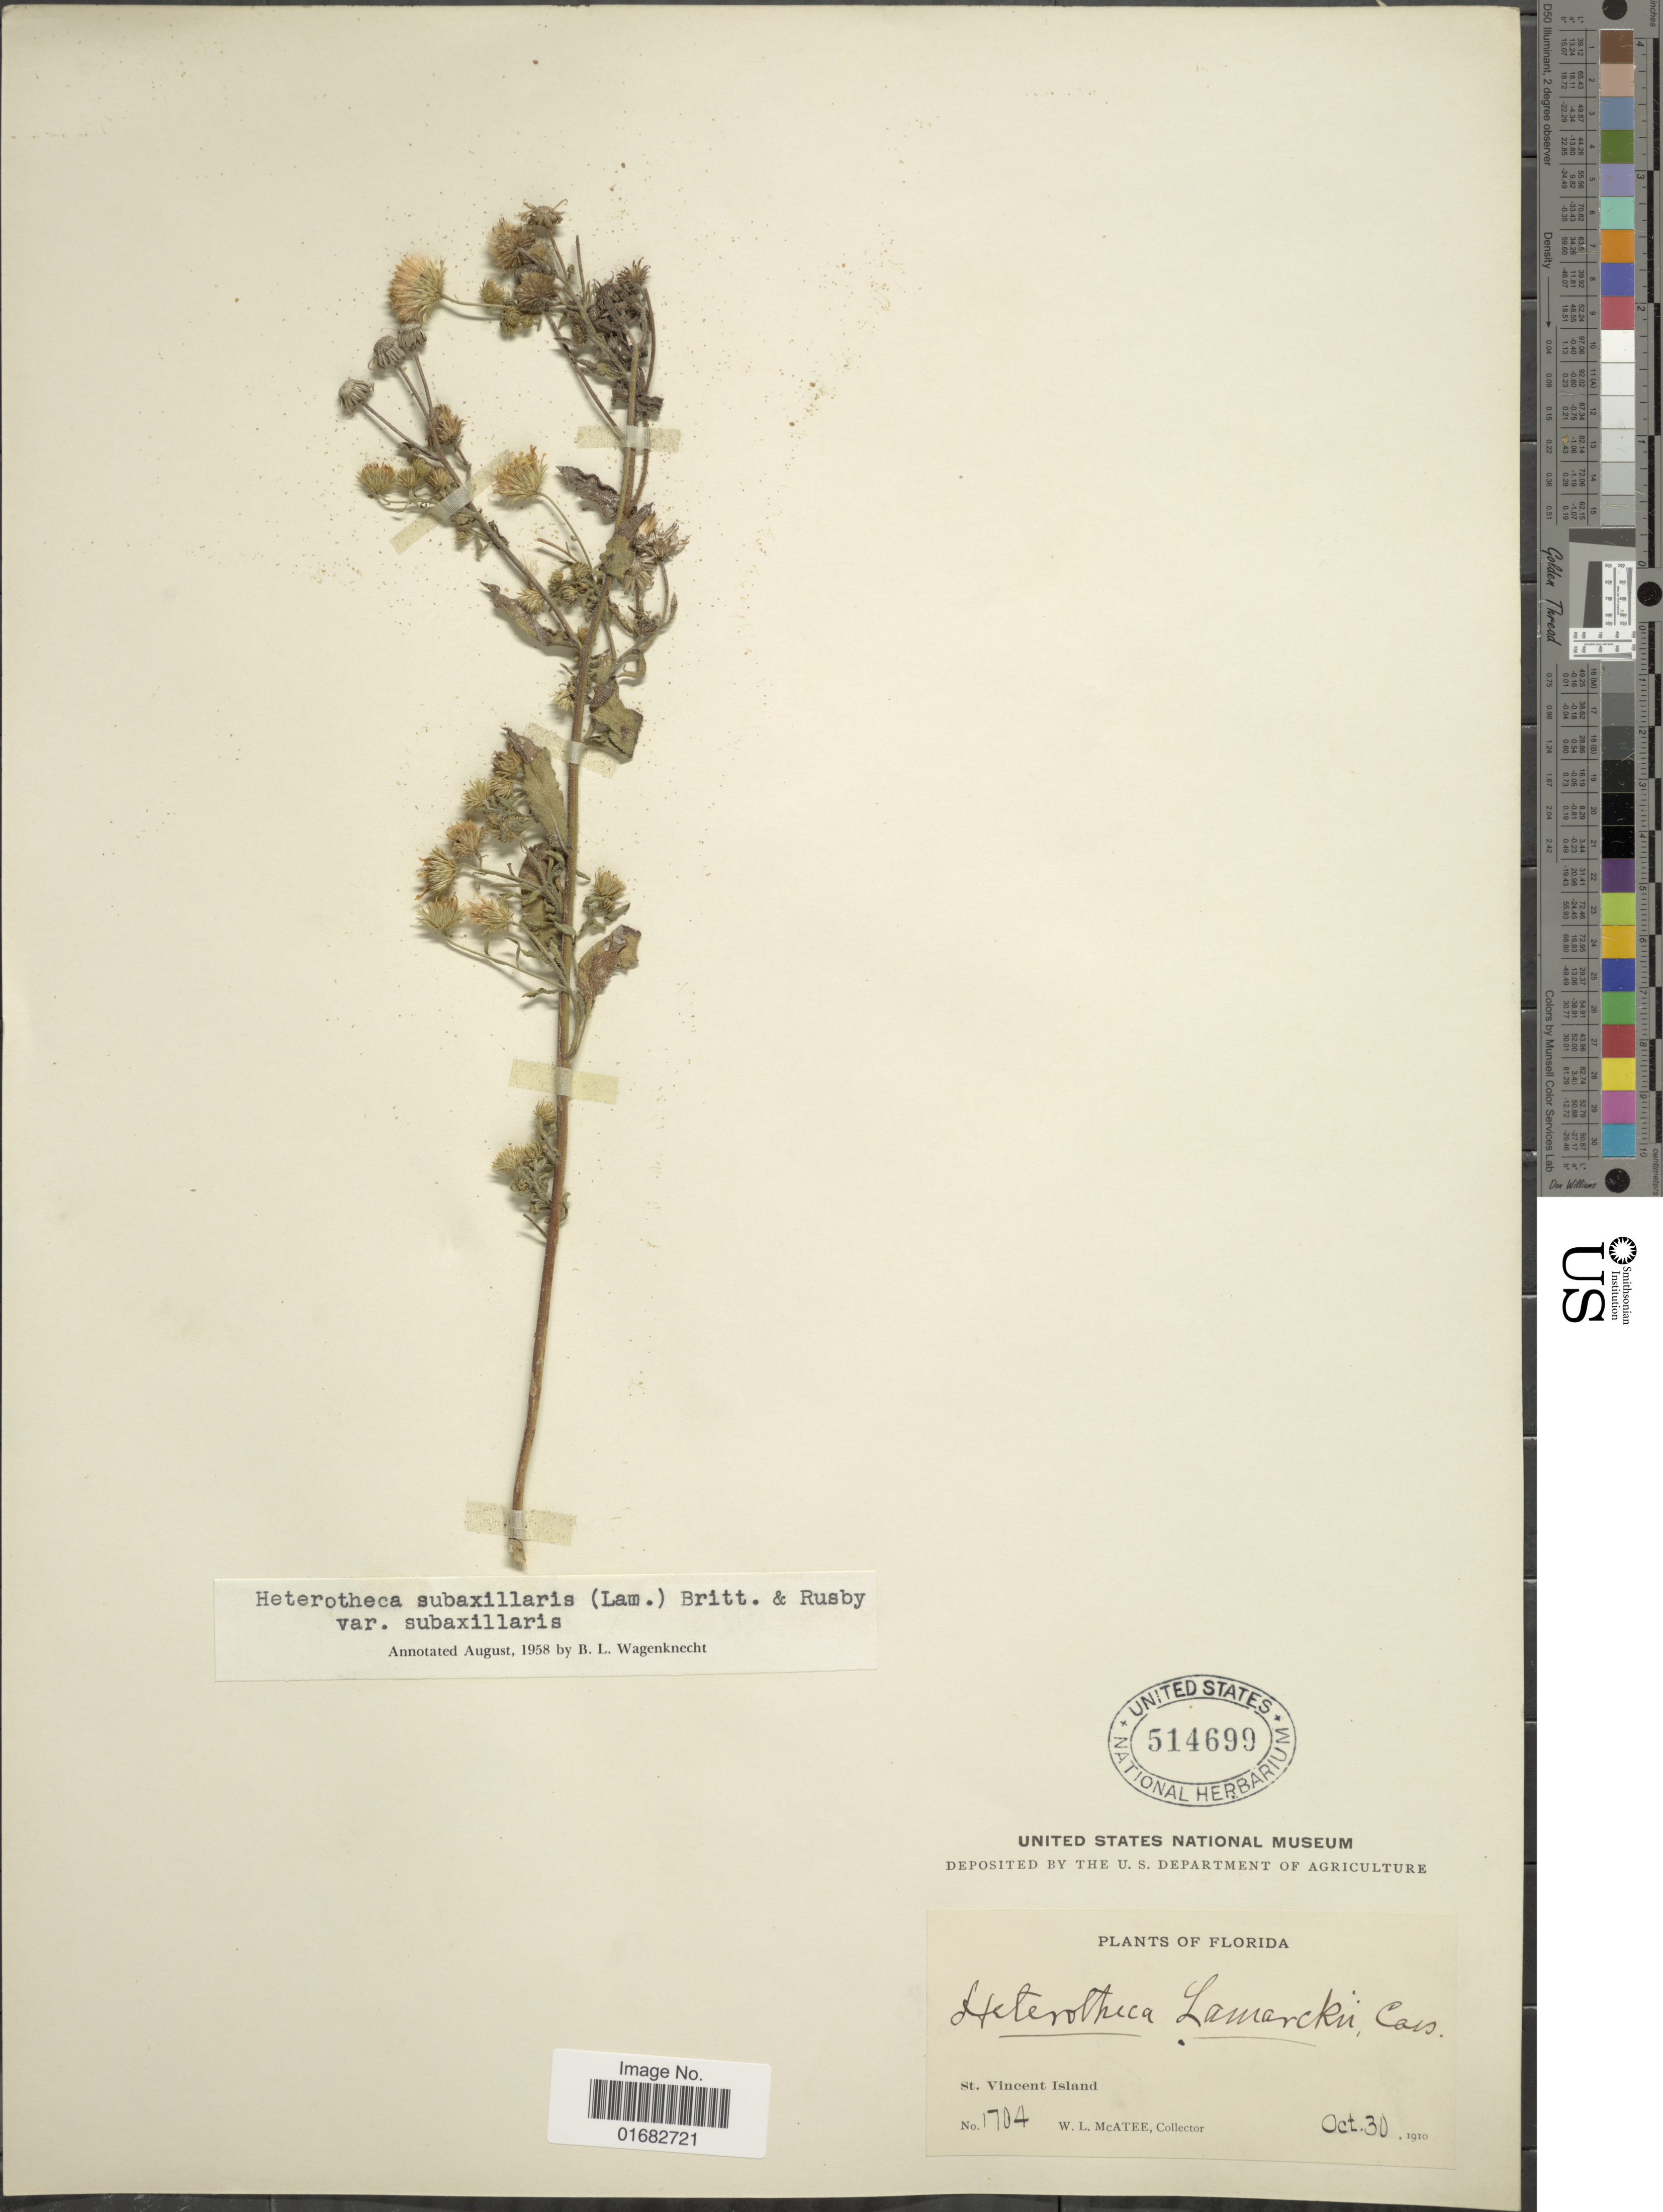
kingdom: Plantae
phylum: Tracheophyta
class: Magnoliopsida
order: Asterales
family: Asteraceae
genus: Heterotheca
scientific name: Heterotheca subaxillaris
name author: (Lam.) Britton & Rusby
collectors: W. McAtee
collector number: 1704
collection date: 1910-10-30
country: United States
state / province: Florida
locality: St. Vincent Island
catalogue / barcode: US 514699